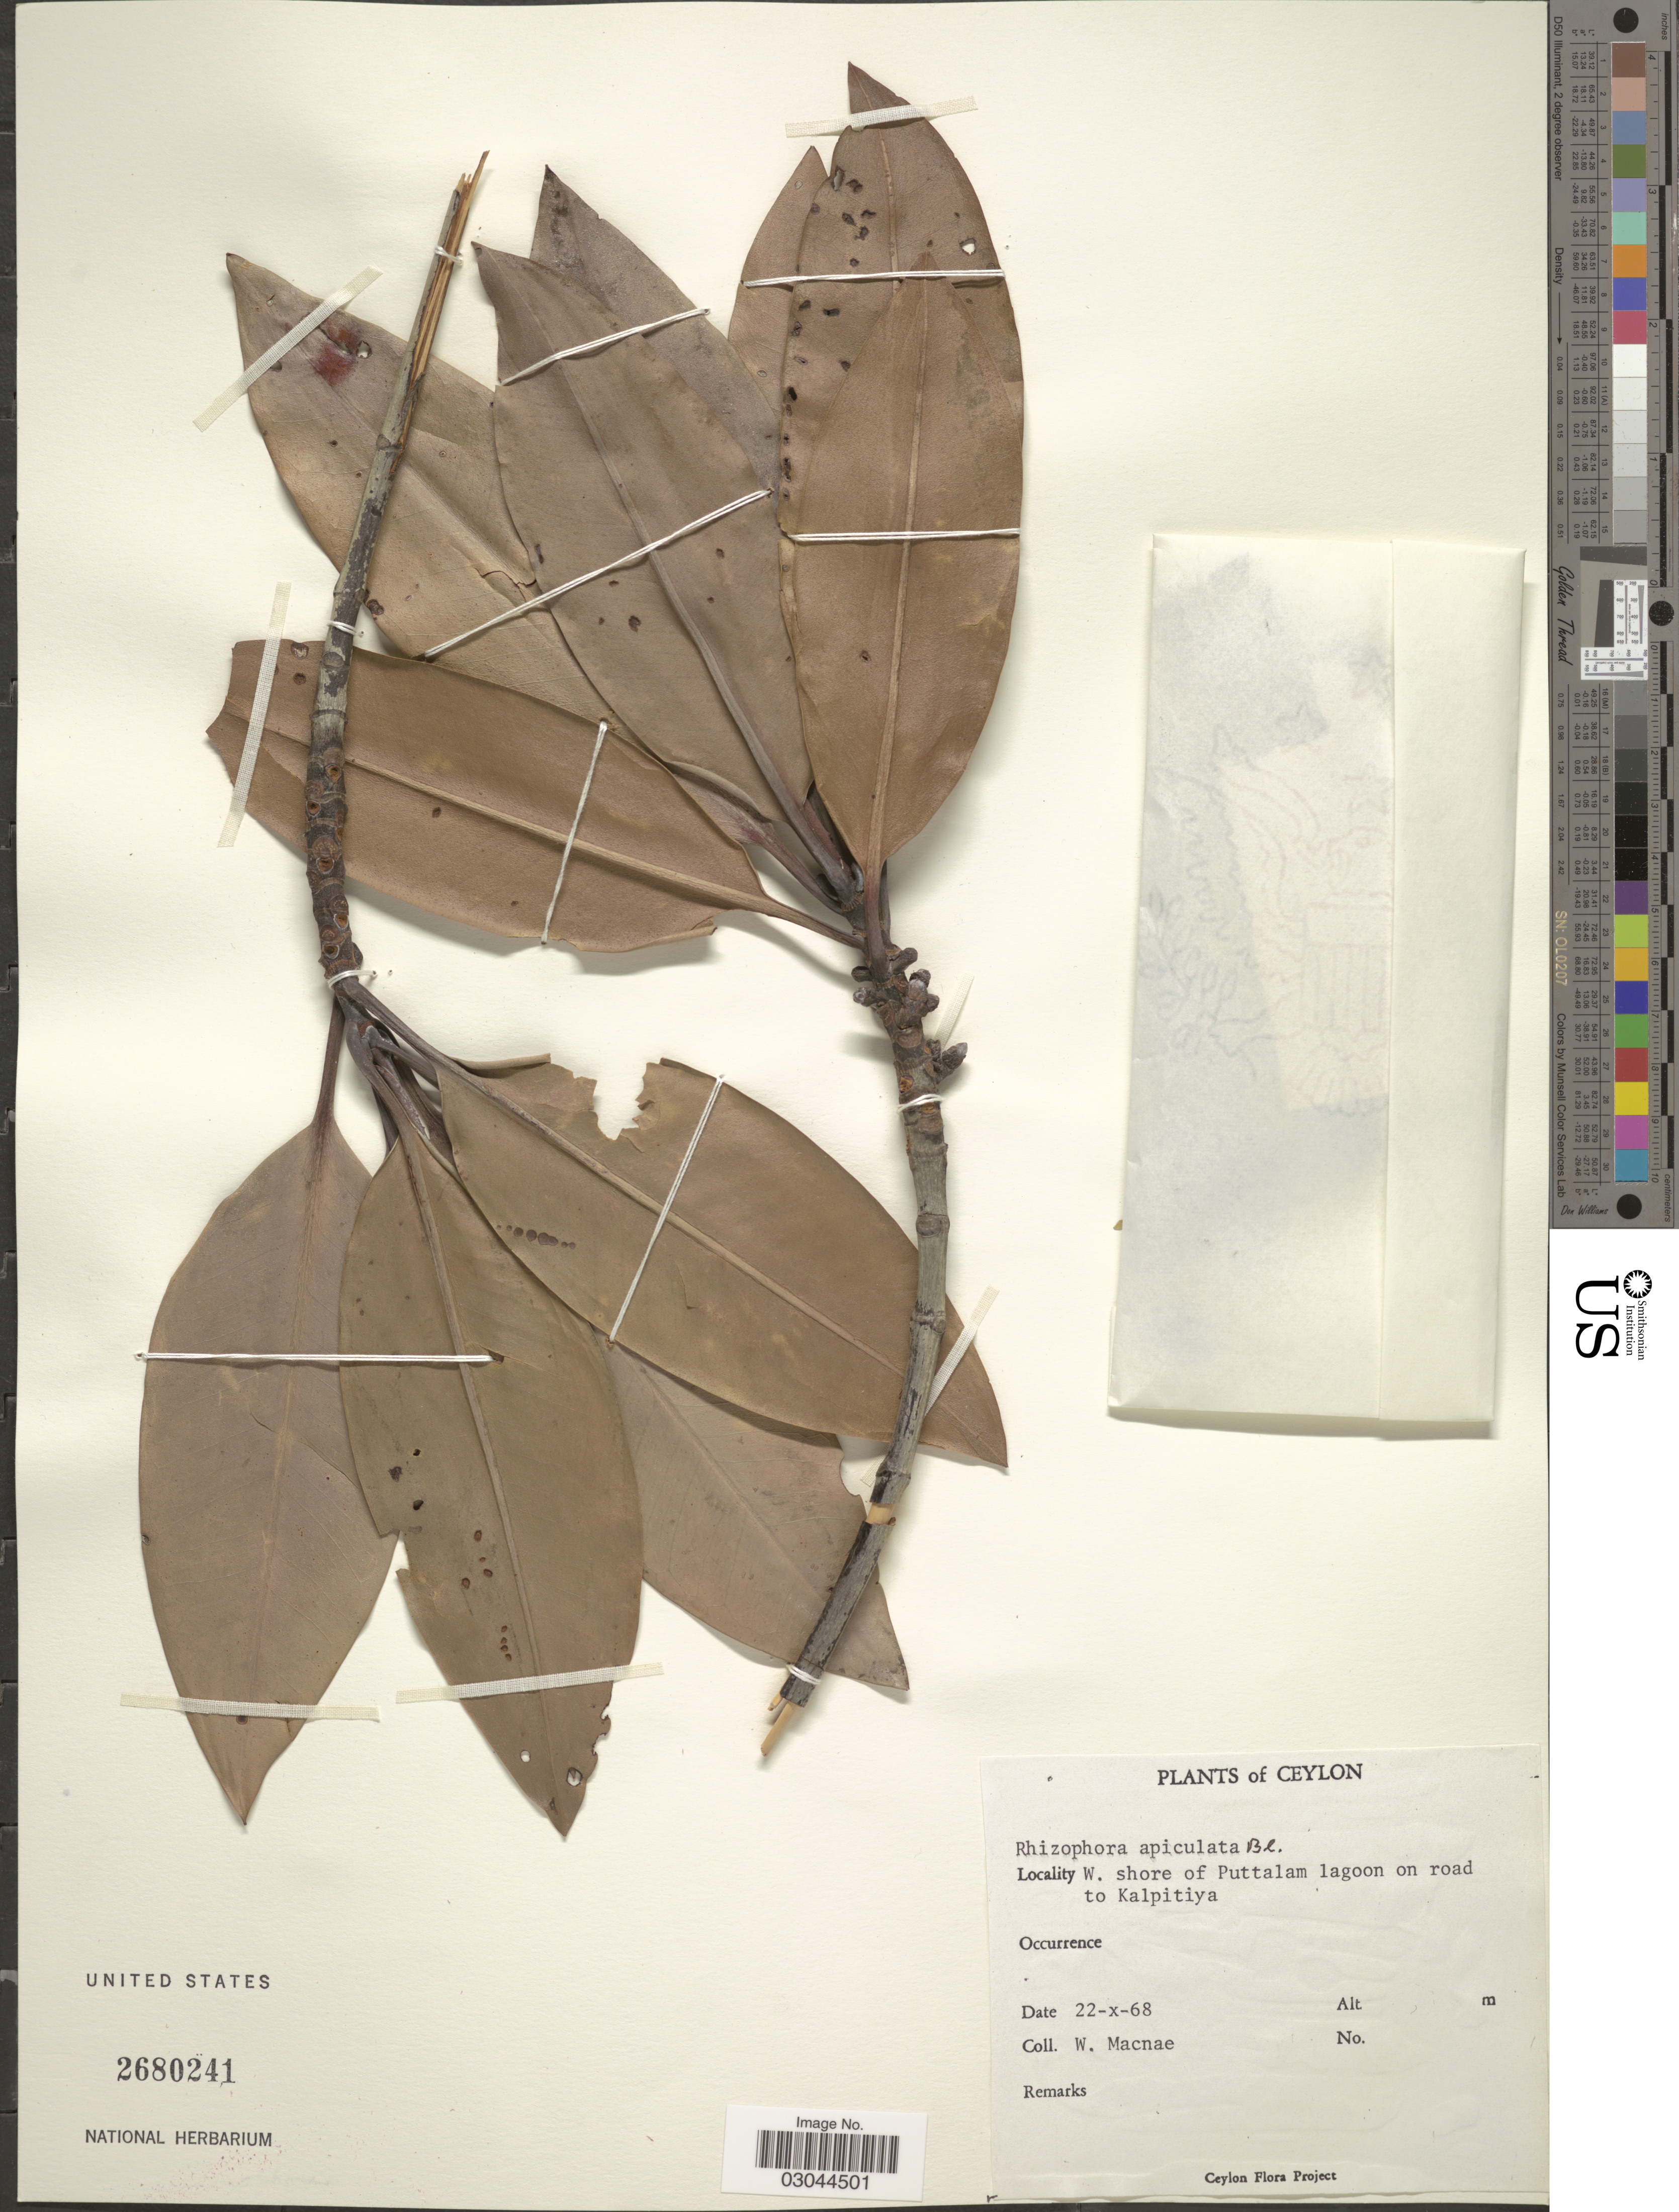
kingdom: Plantae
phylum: Tracheophyta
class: Magnoliopsida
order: Malpighiales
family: Rhizophoraceae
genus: Rhizophora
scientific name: Rhizophora apiculata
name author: Blume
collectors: W. MacNae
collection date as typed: Transcribed d/m/y: 22/10/68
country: Sri Lanka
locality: Ceylon. W. shore of Puttalam lagoon on road to Kalpitiya.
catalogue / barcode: US 2680241